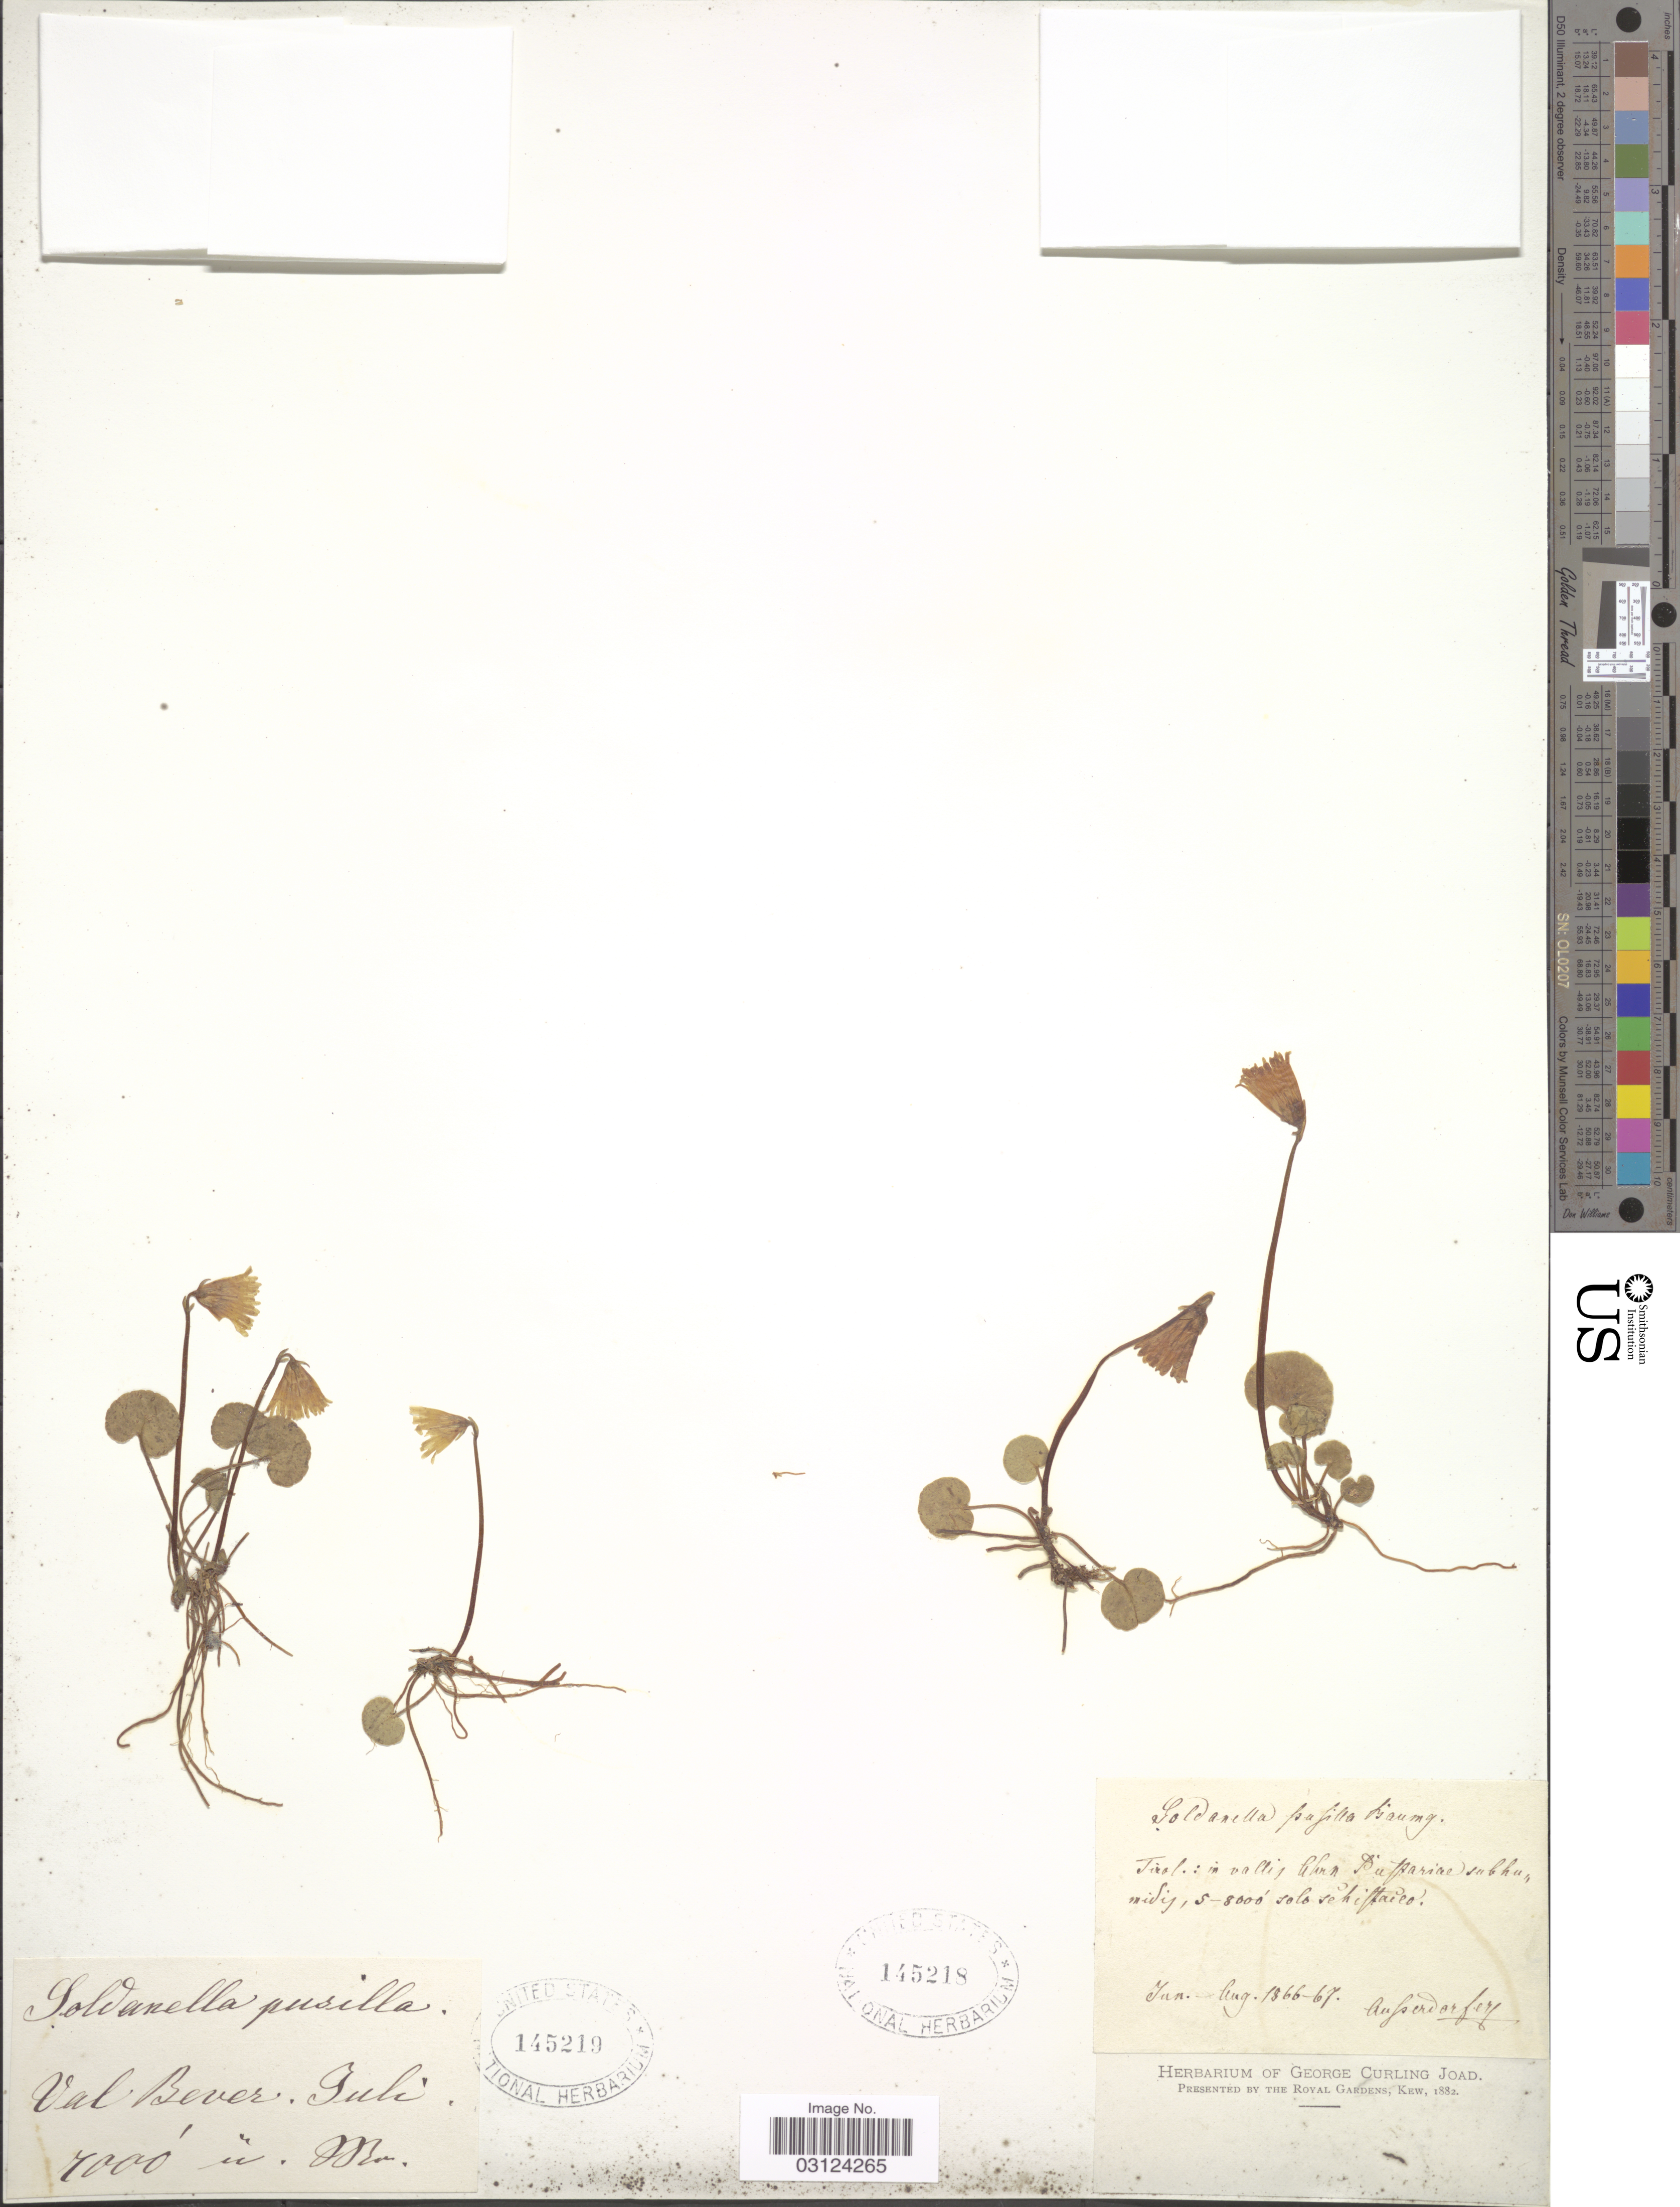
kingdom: Plantae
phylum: Tracheophyta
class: Magnoliopsida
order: Ericales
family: Primulaceae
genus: Soldanella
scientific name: Soldanella pusilla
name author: Baumg.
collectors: Aufsersdorfer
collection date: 1866-06/1967-08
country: Austria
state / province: Tirol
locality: In vallis [illegible text] Pustariae subhu[interpreted].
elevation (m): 1524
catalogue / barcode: US 145218-2